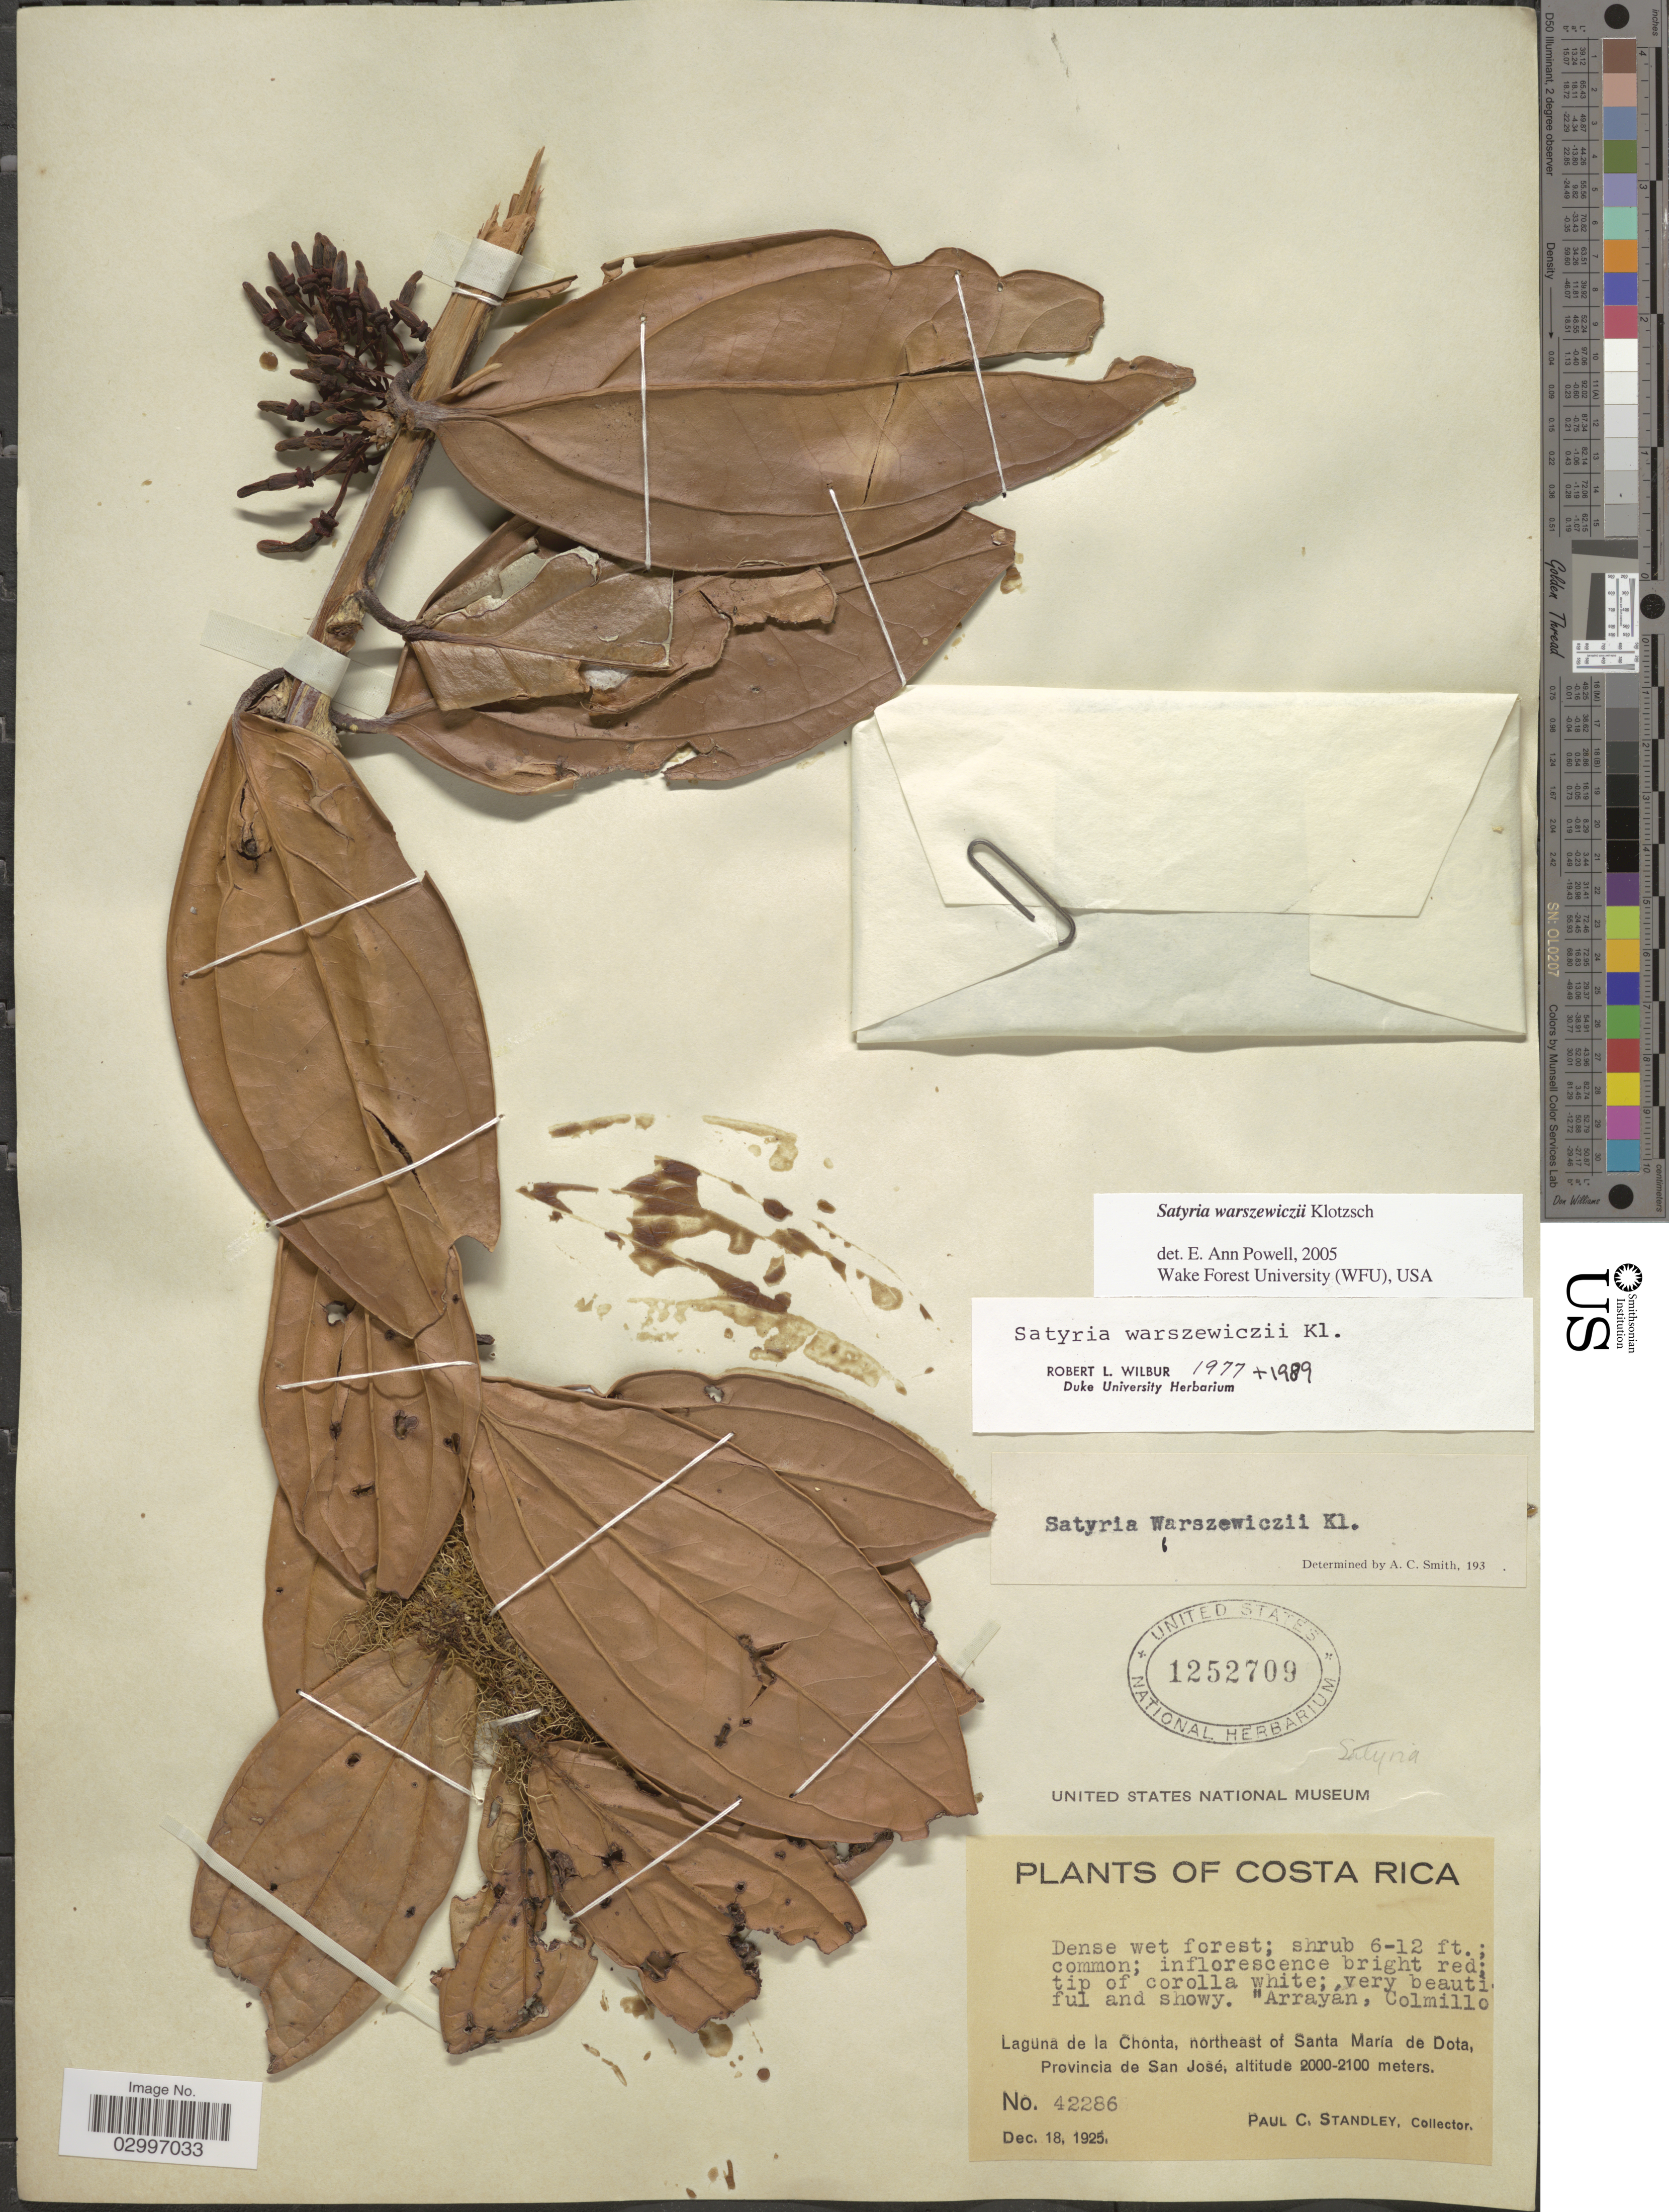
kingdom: Plantae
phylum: Tracheophyta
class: Magnoliopsida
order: Ericales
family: Ericaceae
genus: Satyria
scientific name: Satyria warszewiczii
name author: Klotzsch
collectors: P. C. Standley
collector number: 42286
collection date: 1925-12-18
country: Costa Rica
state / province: San José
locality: Laguna de la Chonta, northeast of Santa Maria de Dota.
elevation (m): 2000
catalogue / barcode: US 1252709